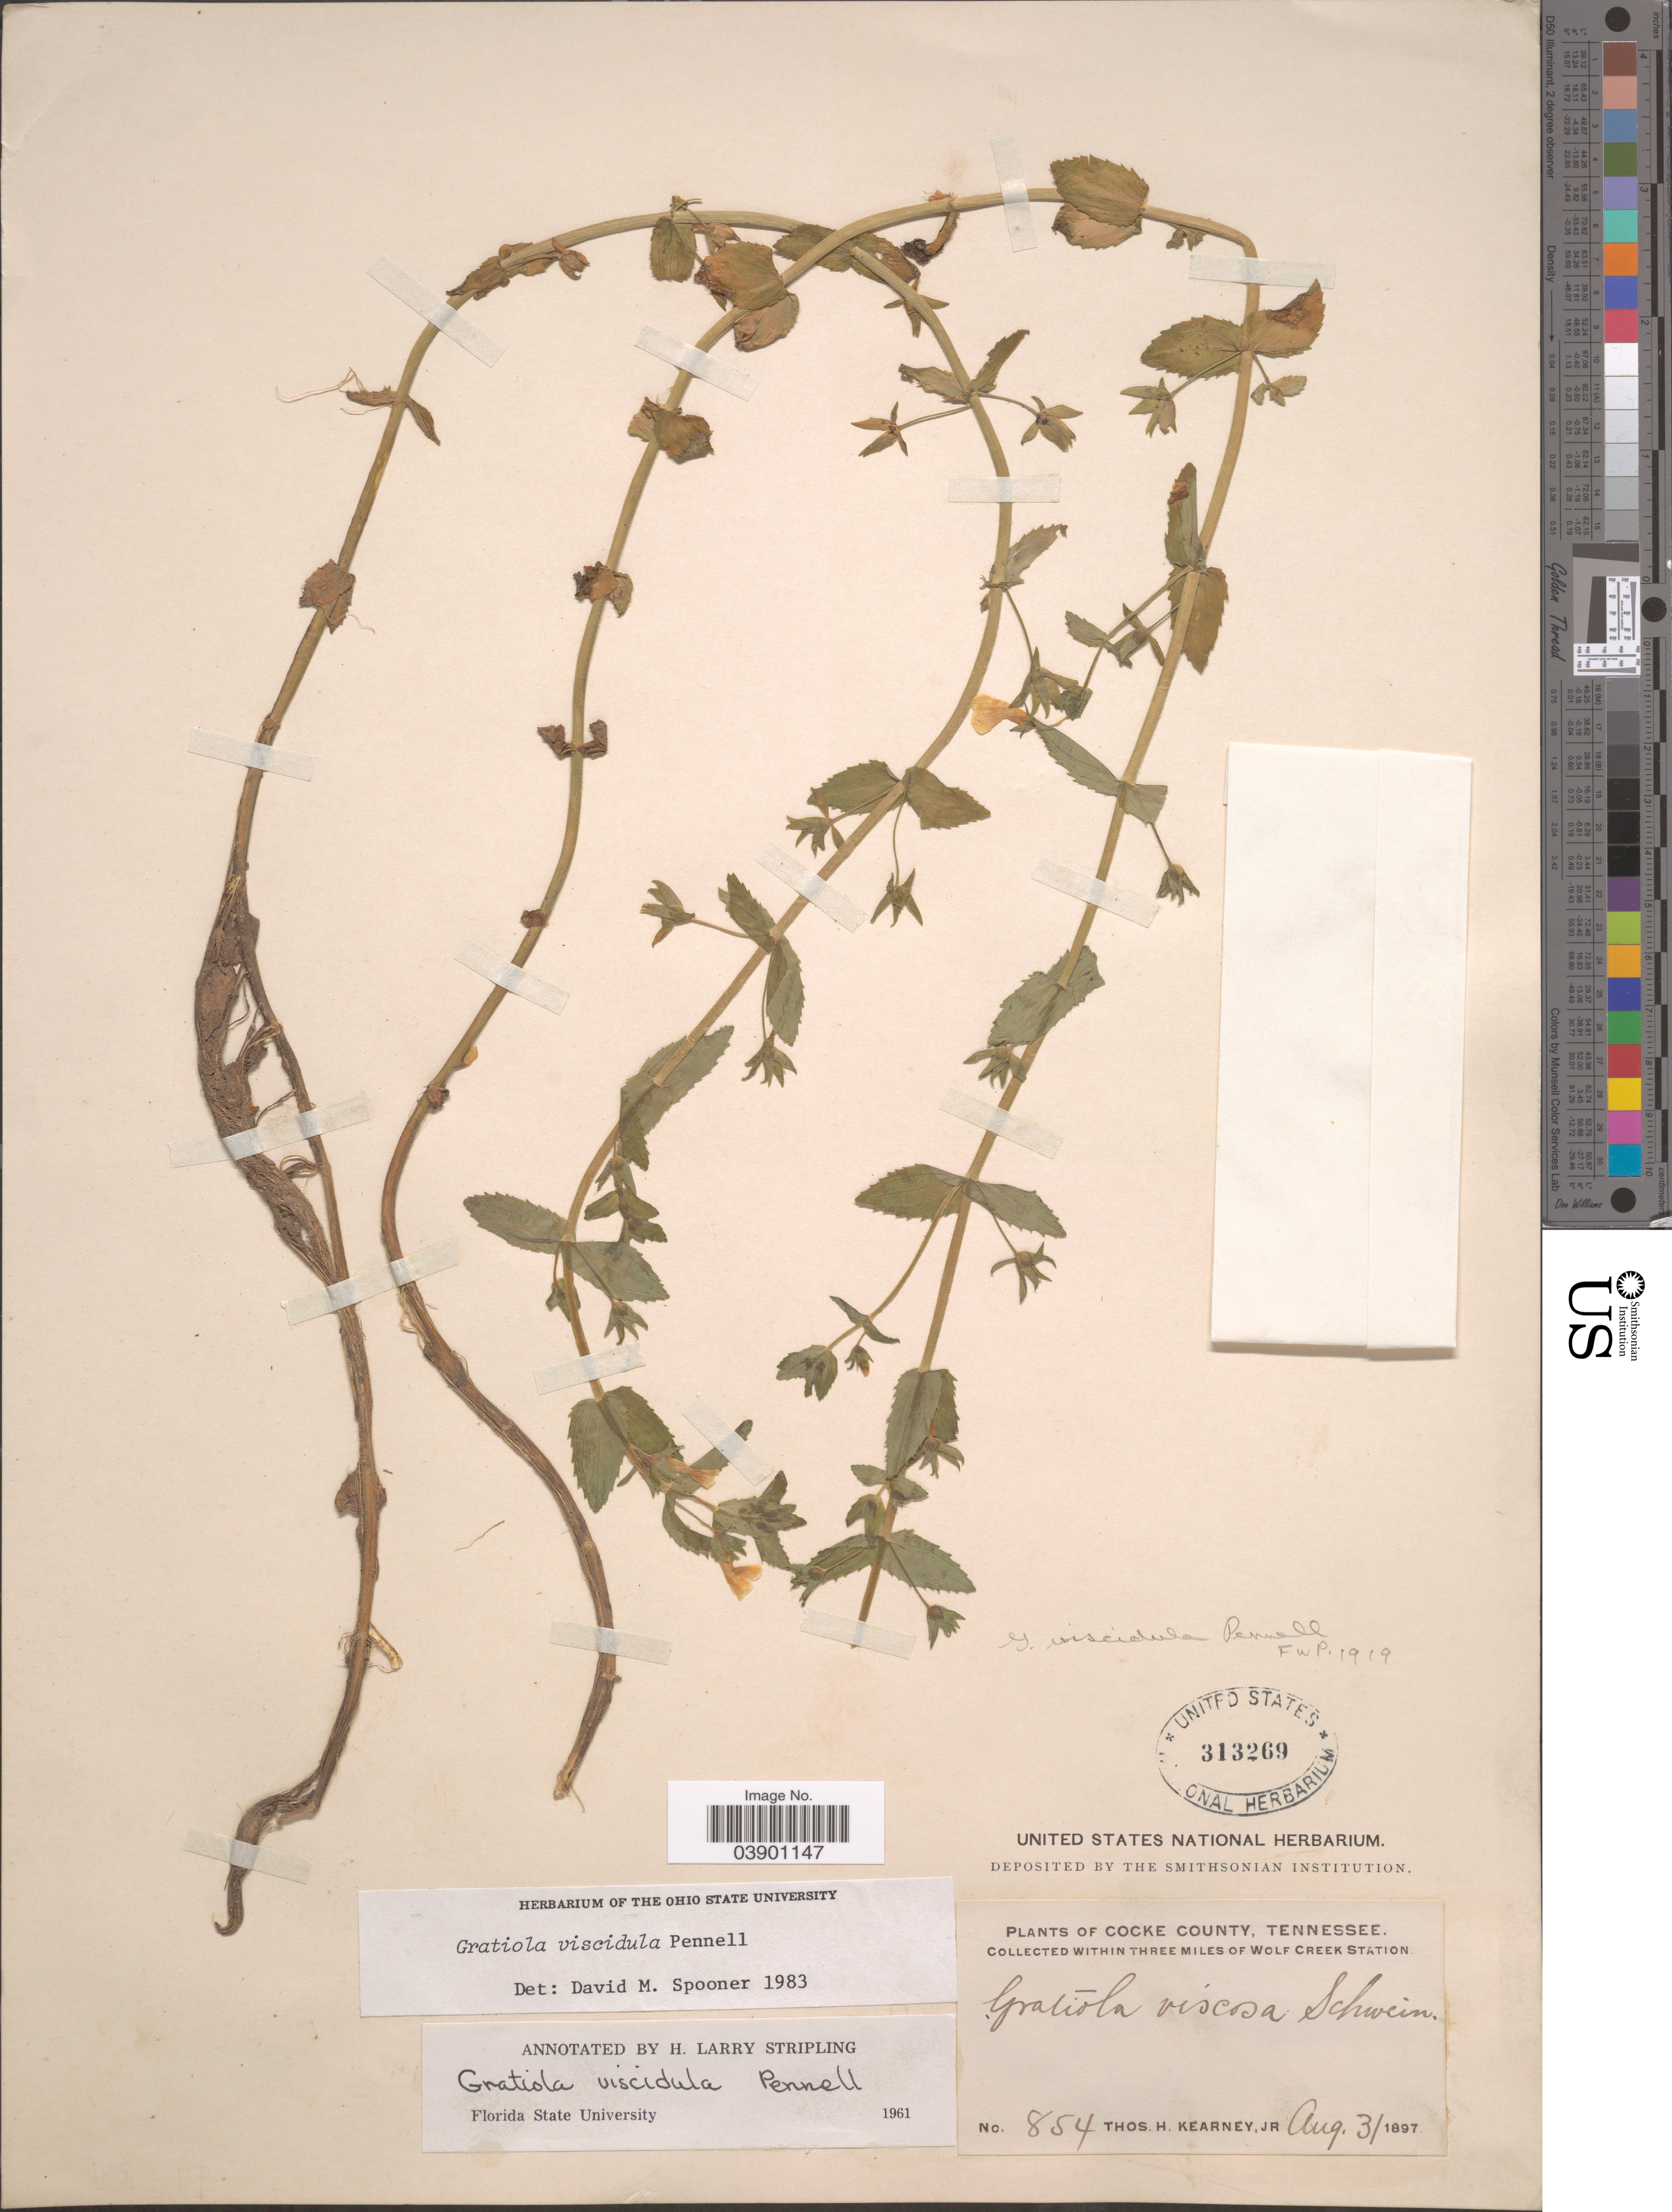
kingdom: Plantae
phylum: Tracheophyta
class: Magnoliopsida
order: Lamiales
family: Plantaginaceae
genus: Gratiola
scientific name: Gratiola viscidula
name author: Pennell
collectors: T. H. Kearney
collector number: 854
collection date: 1897-08-31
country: United States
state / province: Tennessee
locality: Cocke County. Within Three miles of Wolf Creek Station.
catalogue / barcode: US 313269